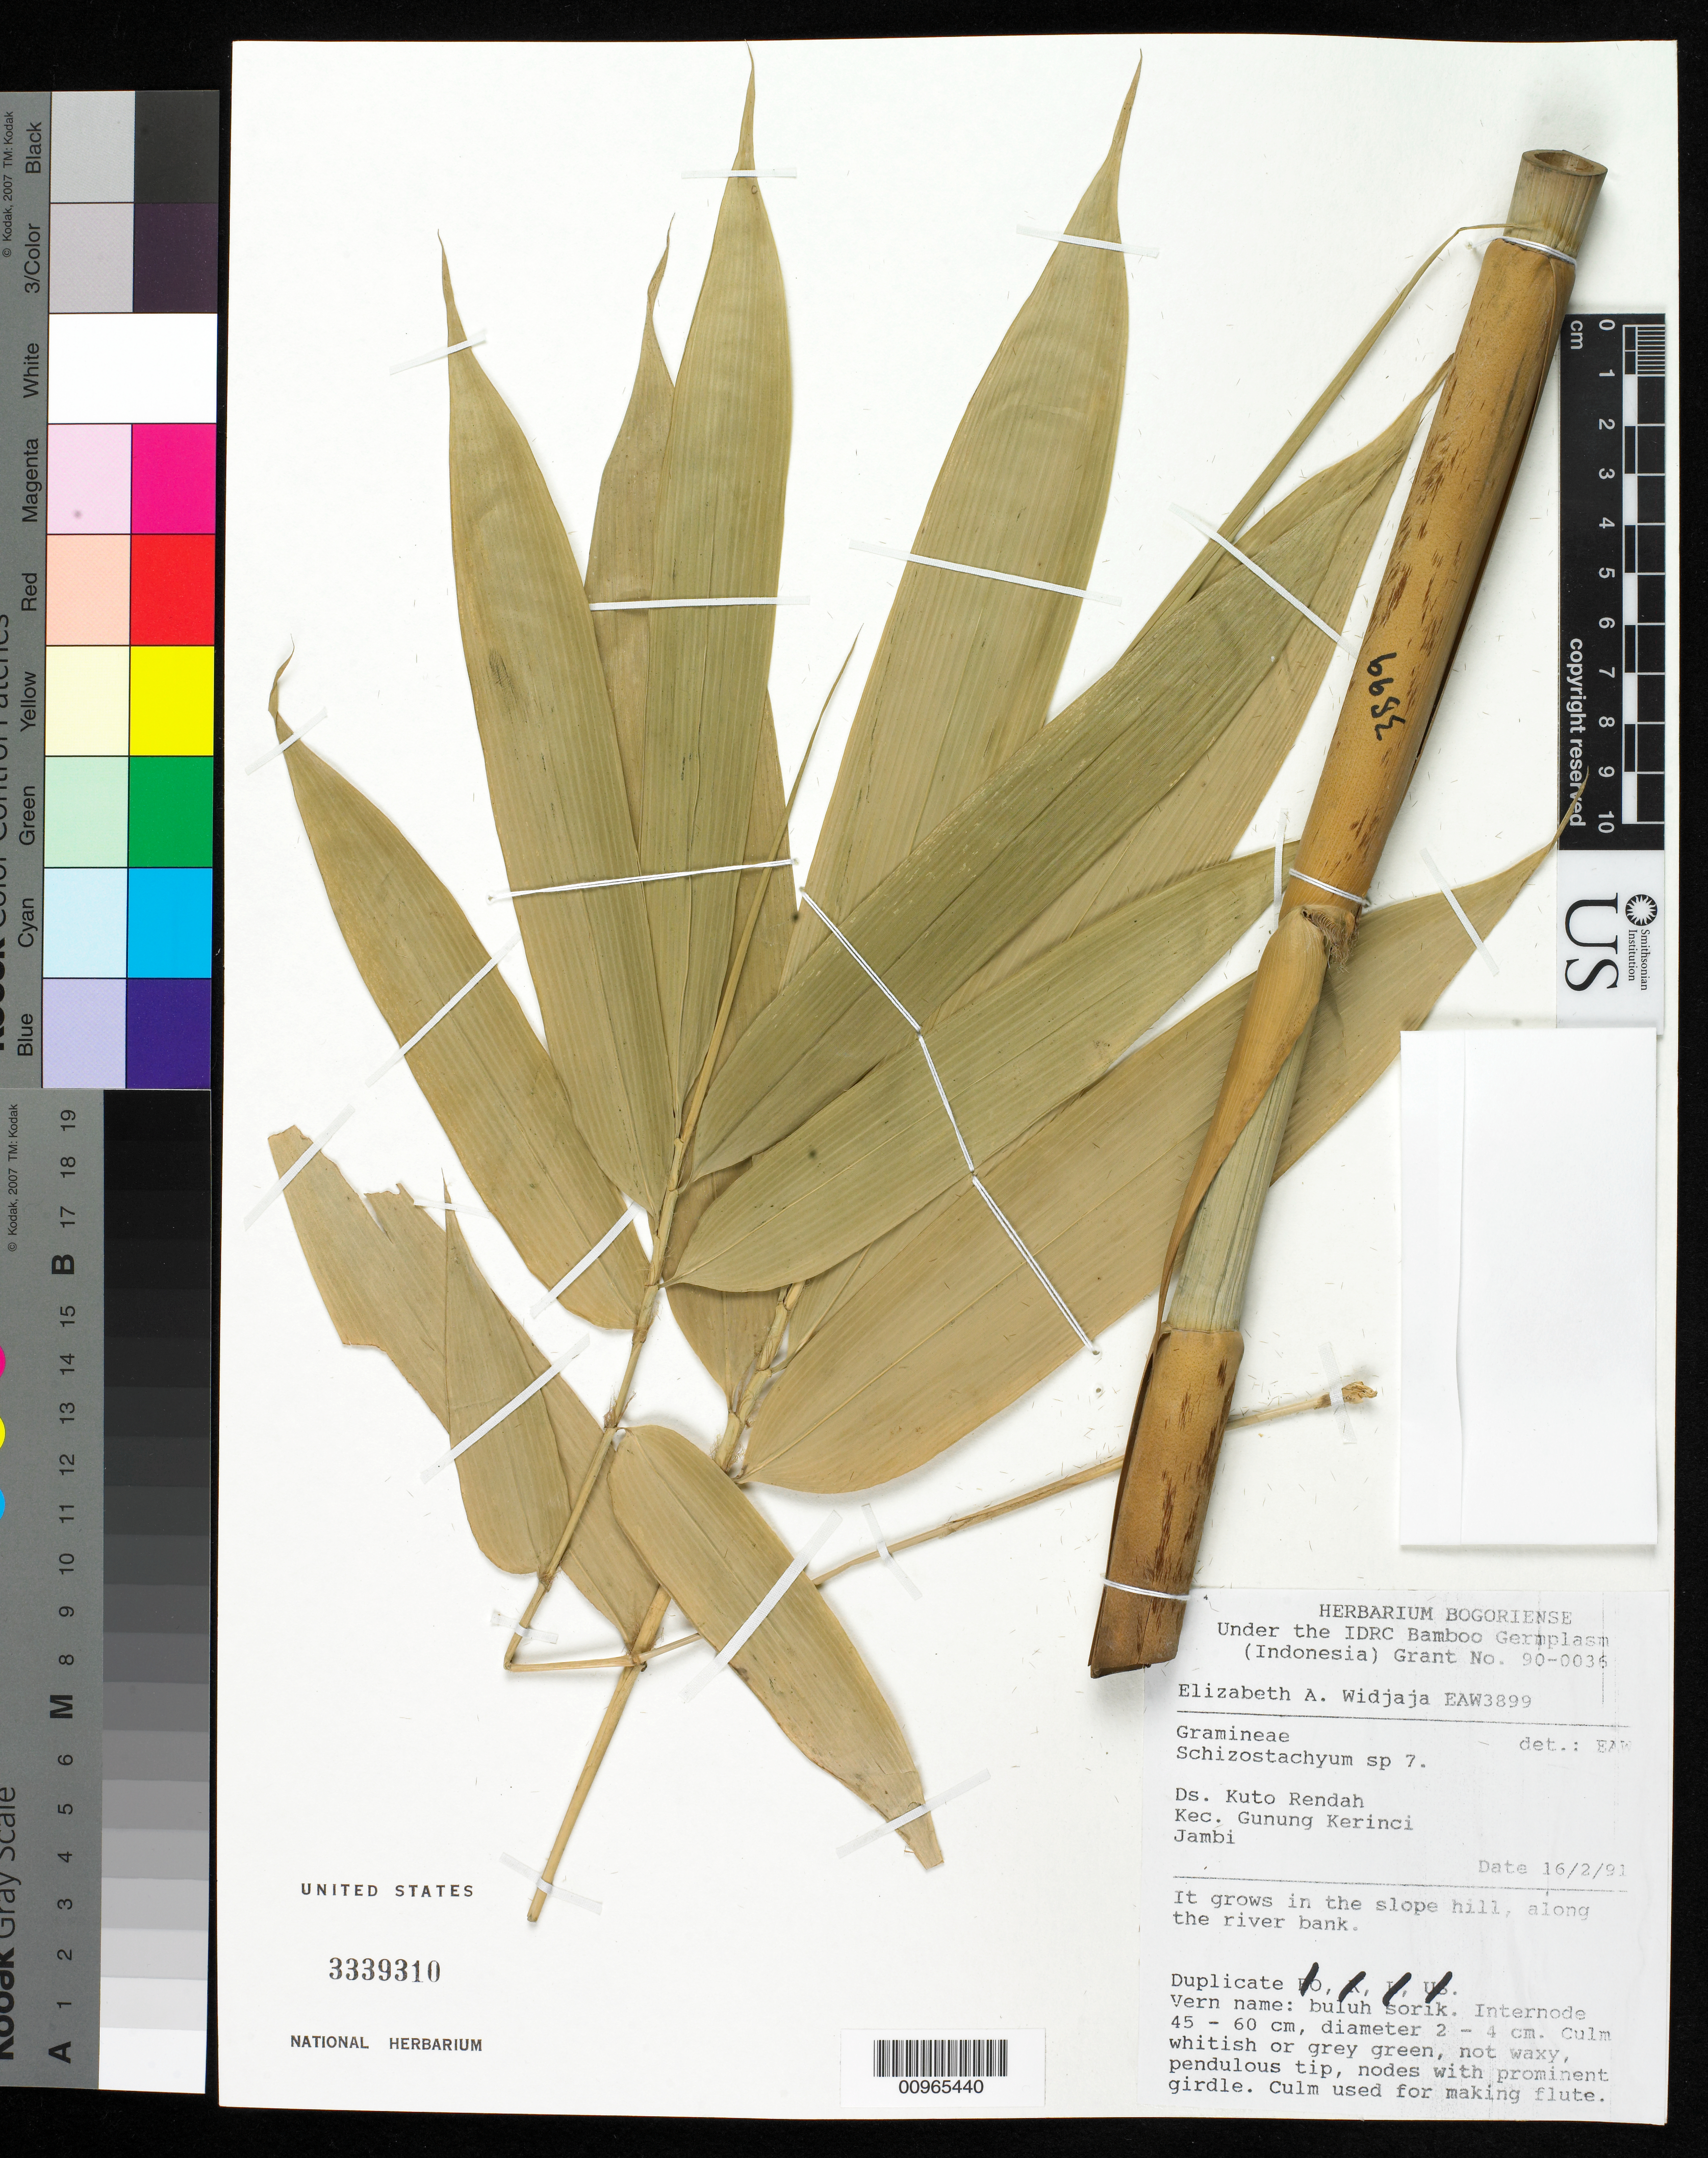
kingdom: Plantae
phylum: Tracheophyta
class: Liliopsida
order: Poales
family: Poaceae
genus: Schizostachyum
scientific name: Schizostachyum sp.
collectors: E. A. Widjaja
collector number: EAW 3899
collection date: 1991-02-16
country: Indonesia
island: Sumatra I.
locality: Ds. Kuto Rendah, Kec. Gunung Kerinci, Jambi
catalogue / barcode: US 3339310